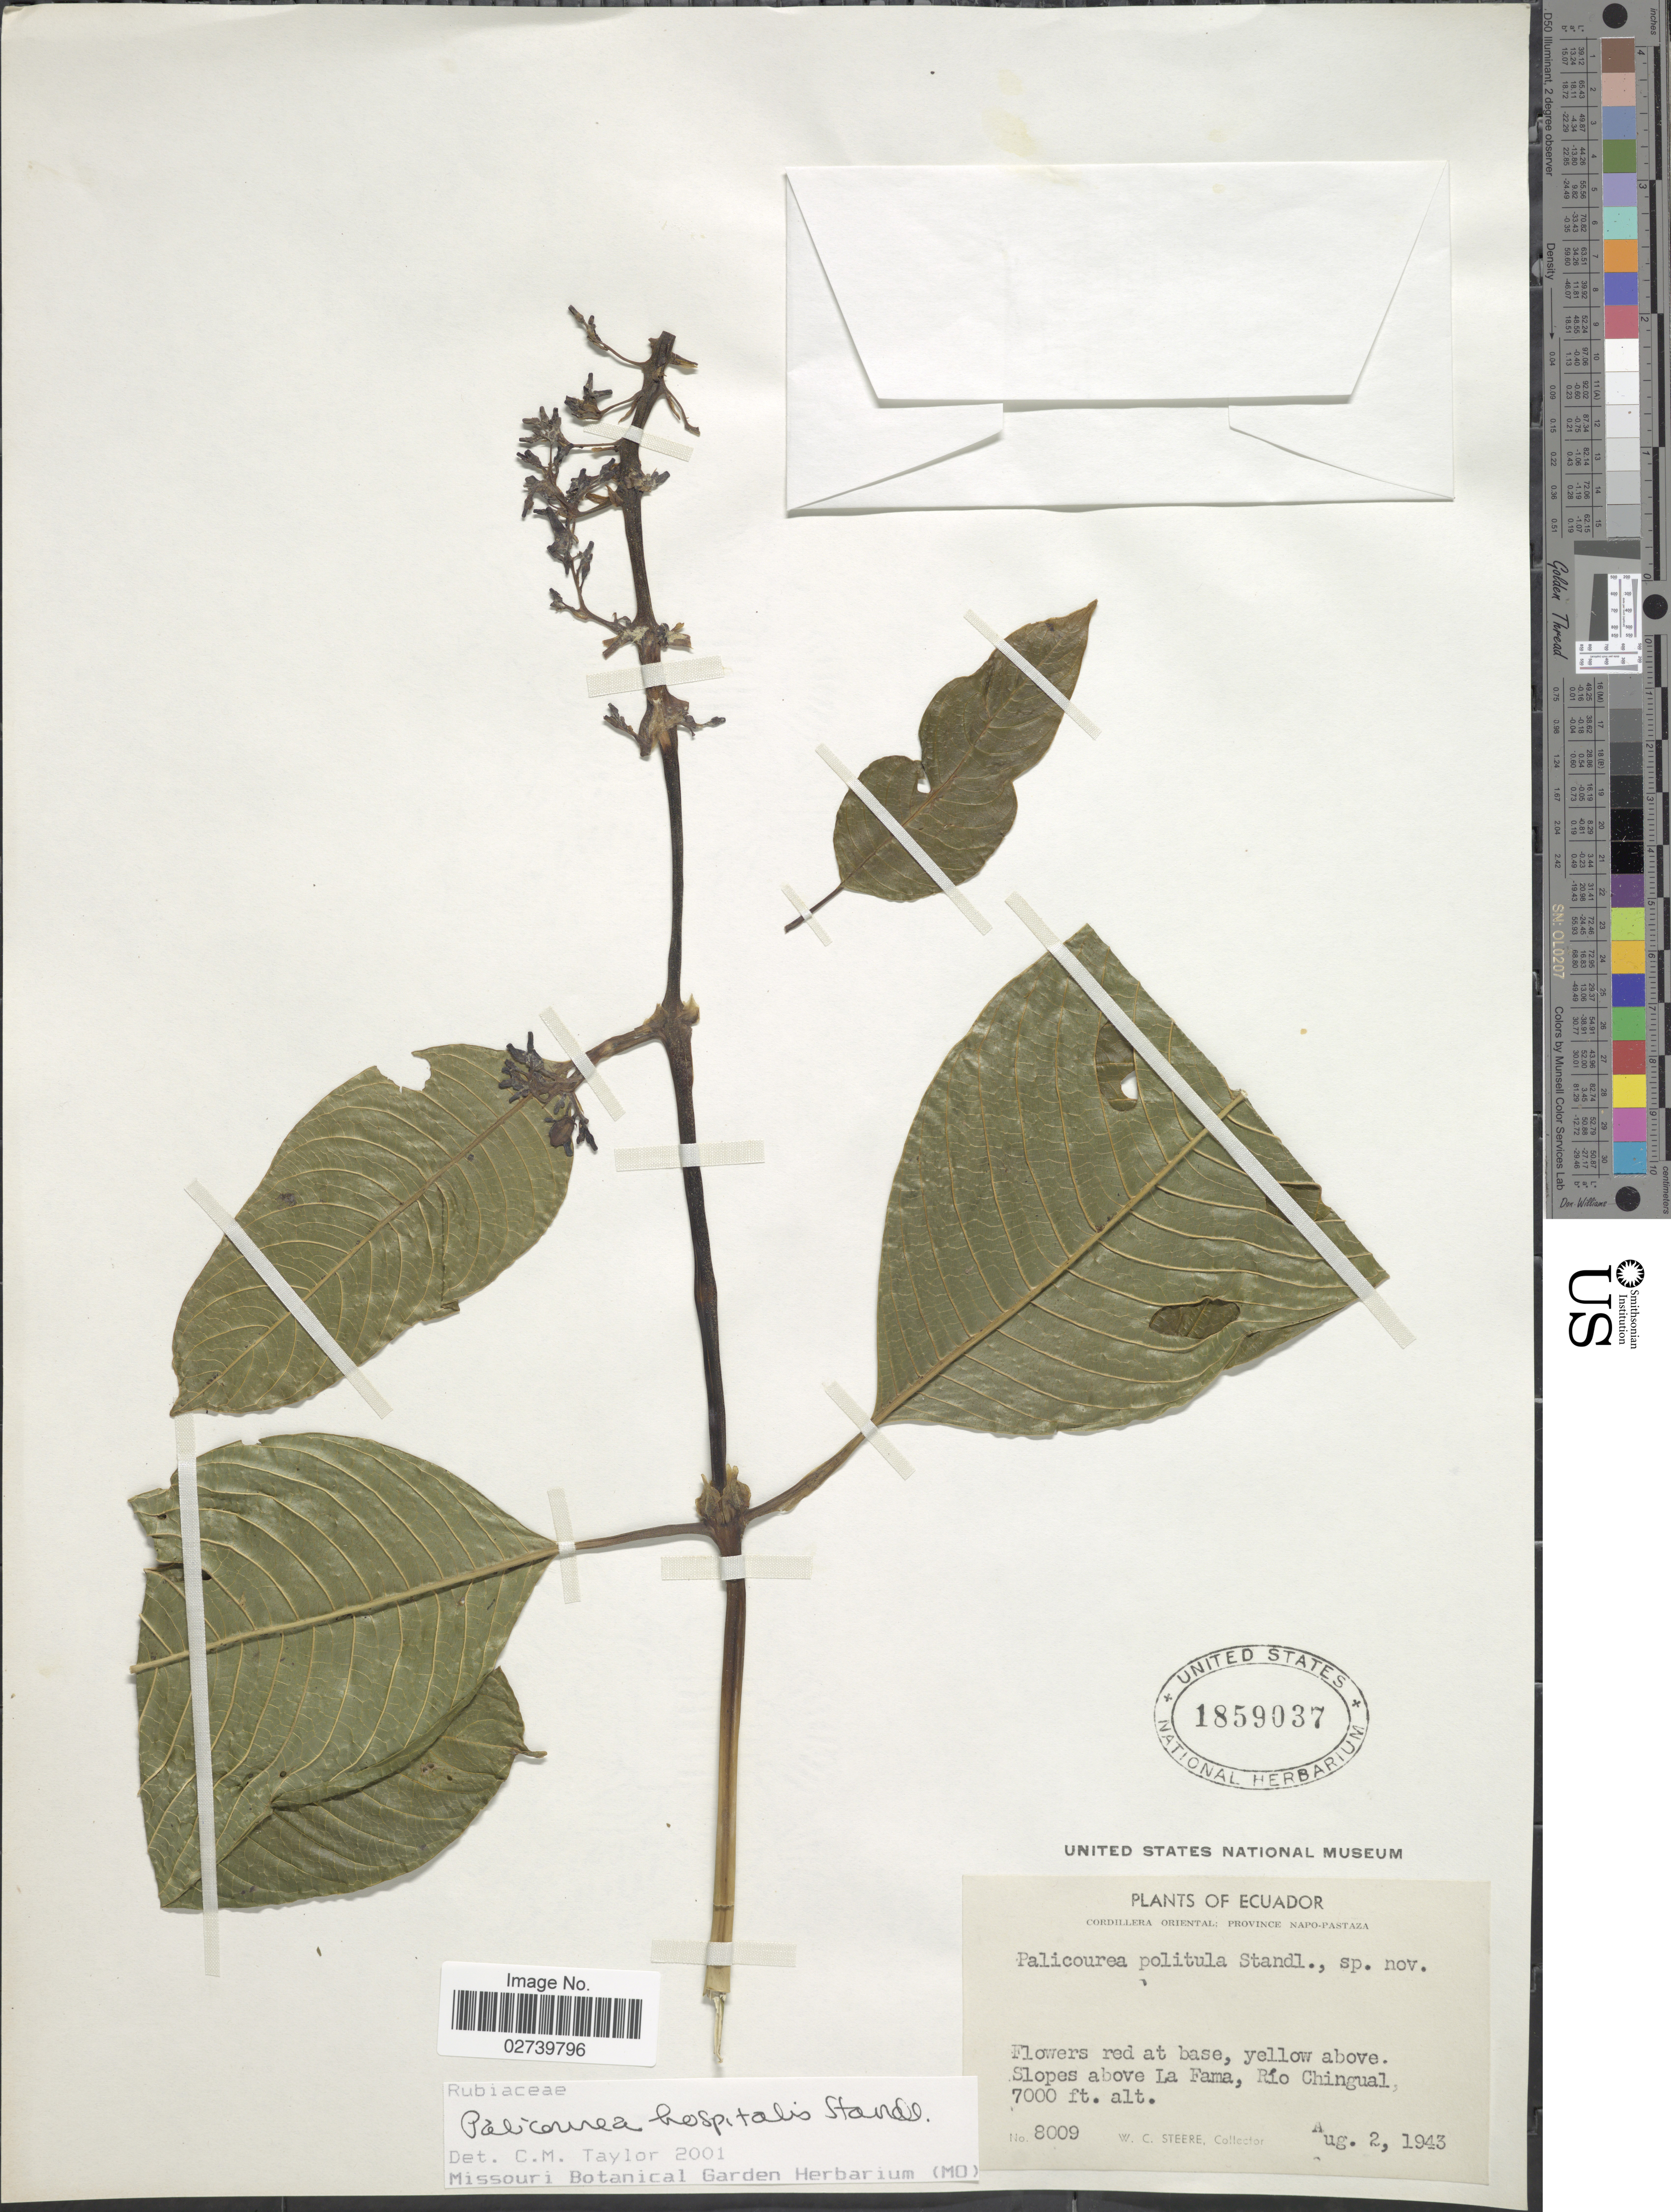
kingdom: Plantae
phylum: Tracheophyta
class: Magnoliopsida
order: Gentianales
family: Rubiaceae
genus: Palicourea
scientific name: Palicourea hospitalis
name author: Standl.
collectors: W. C. Steere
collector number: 8009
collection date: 1943-08-02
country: Ecuador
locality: Cordillera Oriental: Province Napo-Pastaza. Slopes above La Fama, Río Chingual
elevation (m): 2134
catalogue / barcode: US 1859037